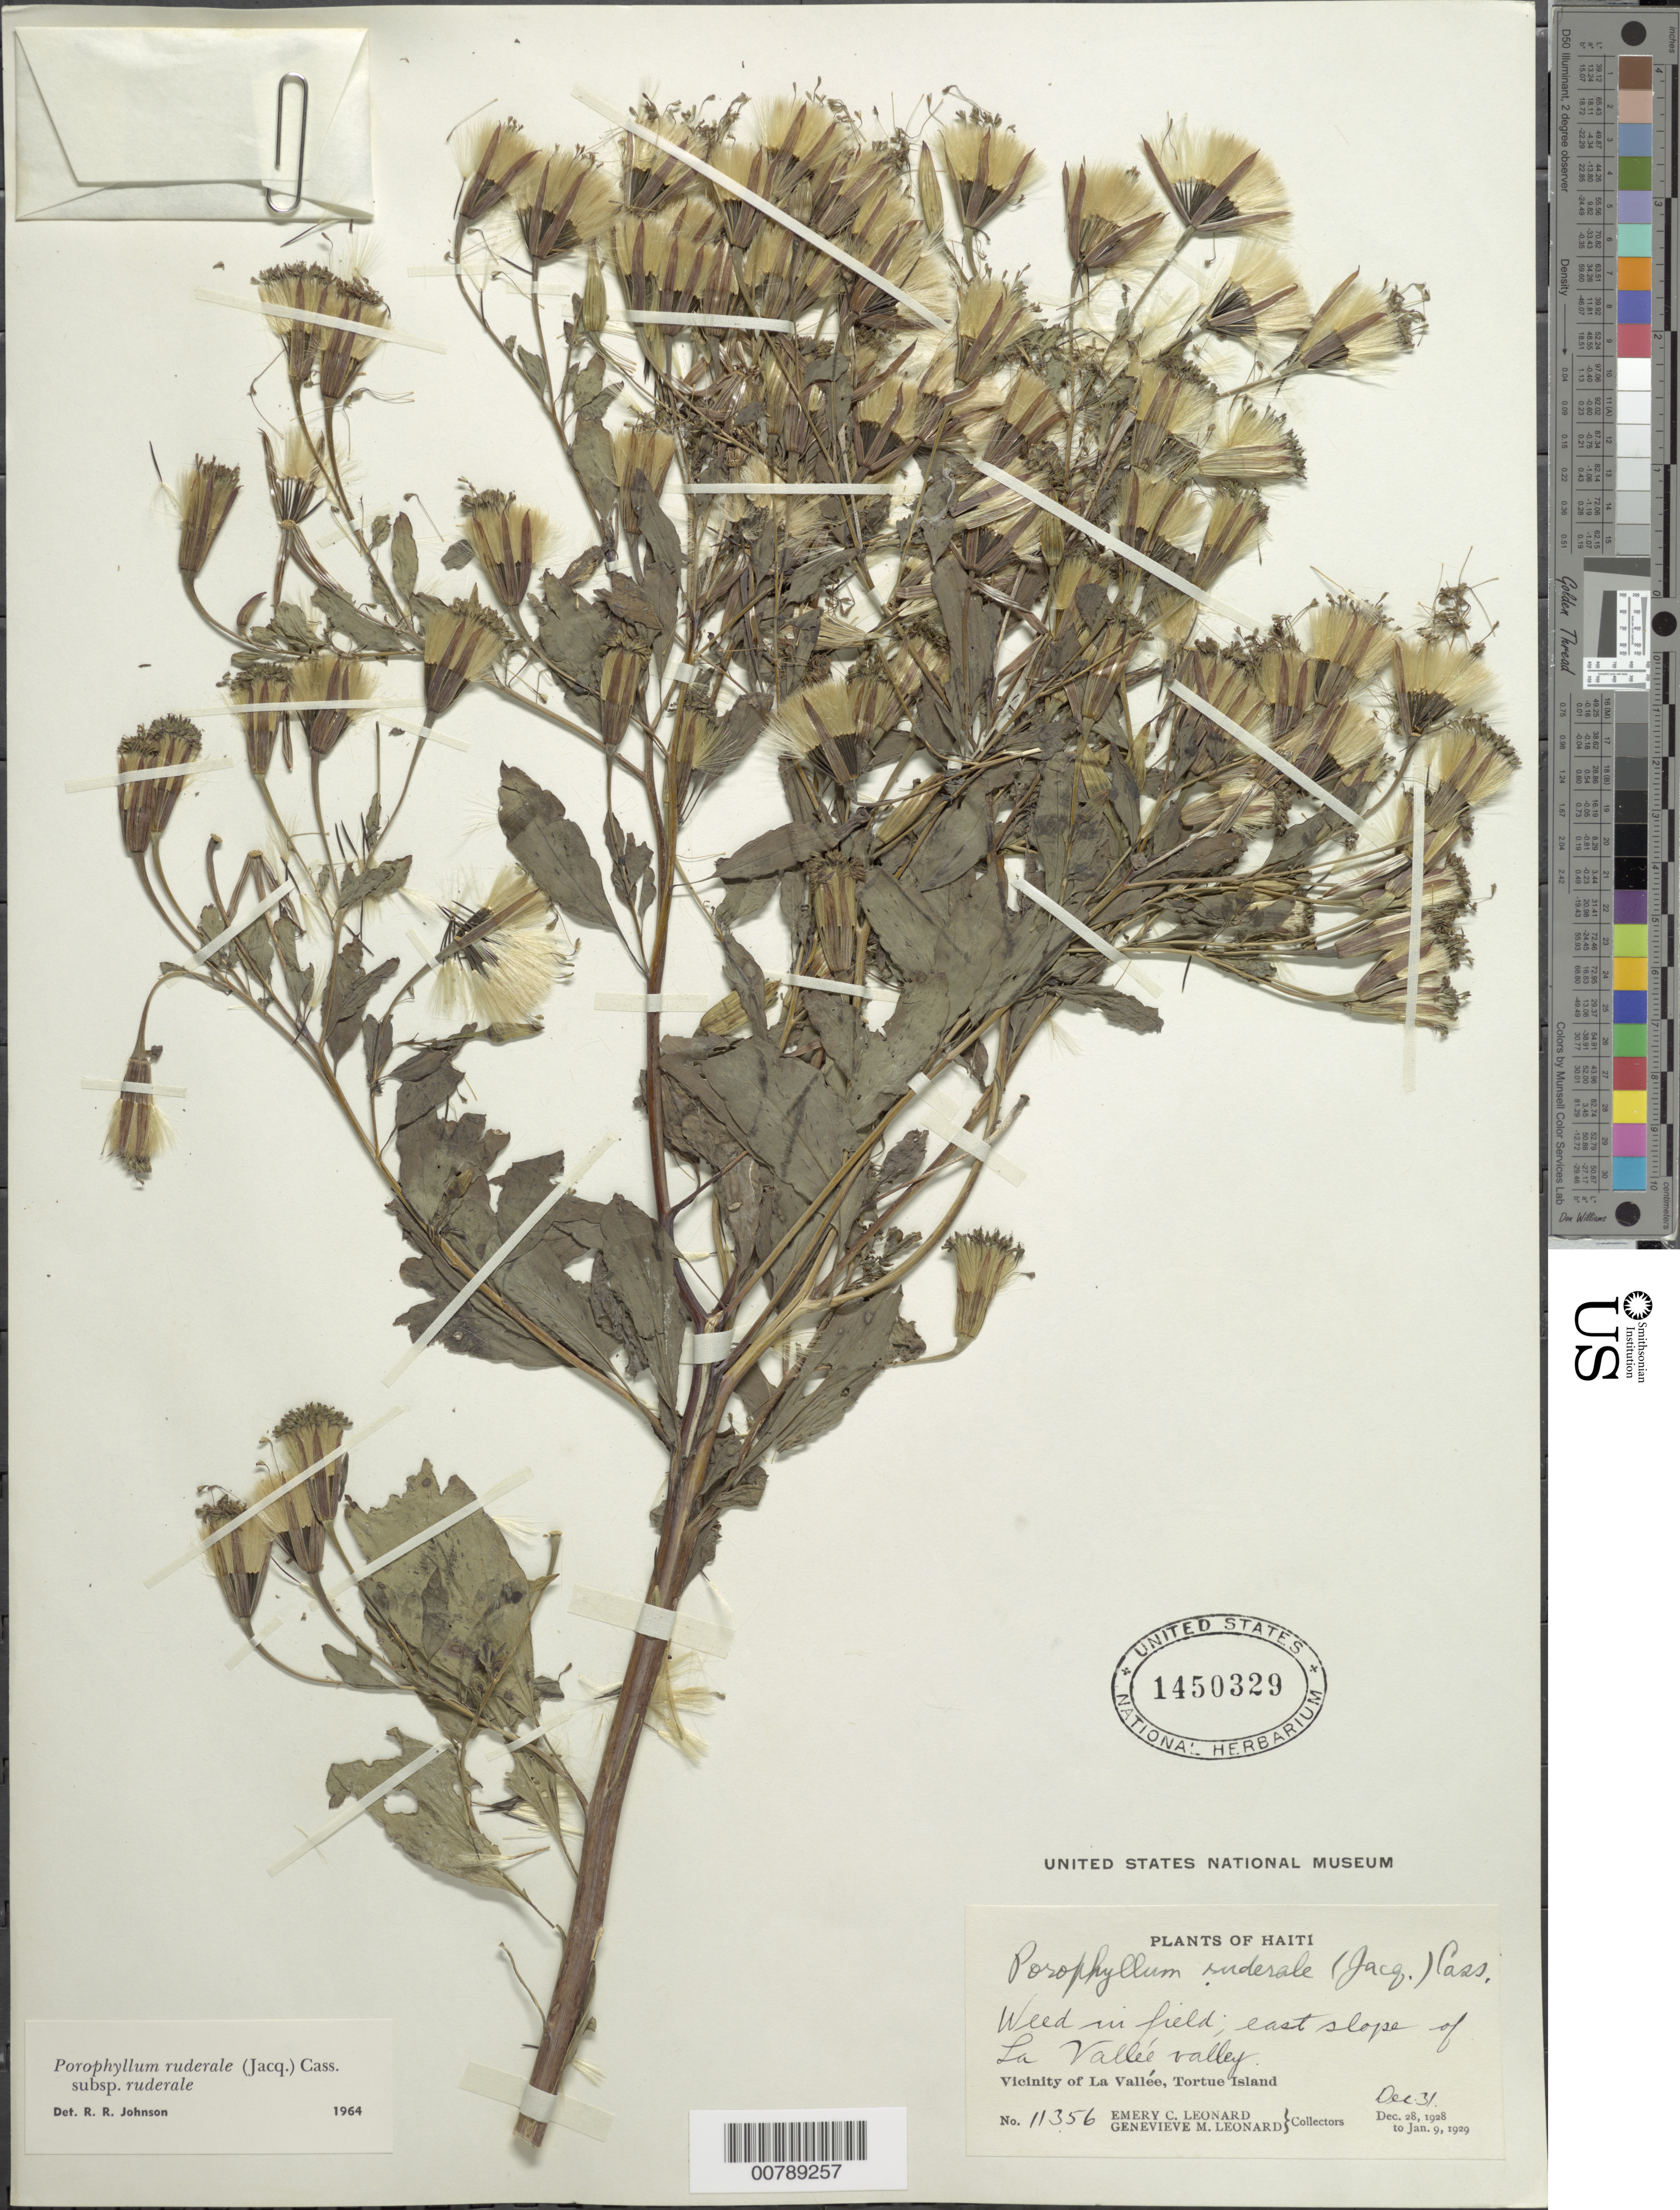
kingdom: Plantae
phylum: Tracheophyta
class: Magnoliopsida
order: Asterales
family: Asteraceae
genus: Porophyllum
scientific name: Porophyllum ruderale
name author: (Jacq.) Cass.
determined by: Johnson, R. R.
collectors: E. C. Leonard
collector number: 11356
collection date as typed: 31 Dec 1928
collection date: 1928-12-31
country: Haiti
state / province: Nord-Óuest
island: Île de la Tortue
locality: Vicinity of La Vallée, Tortue Island, east slope of La Vallée valley, in field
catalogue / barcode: US 1450329